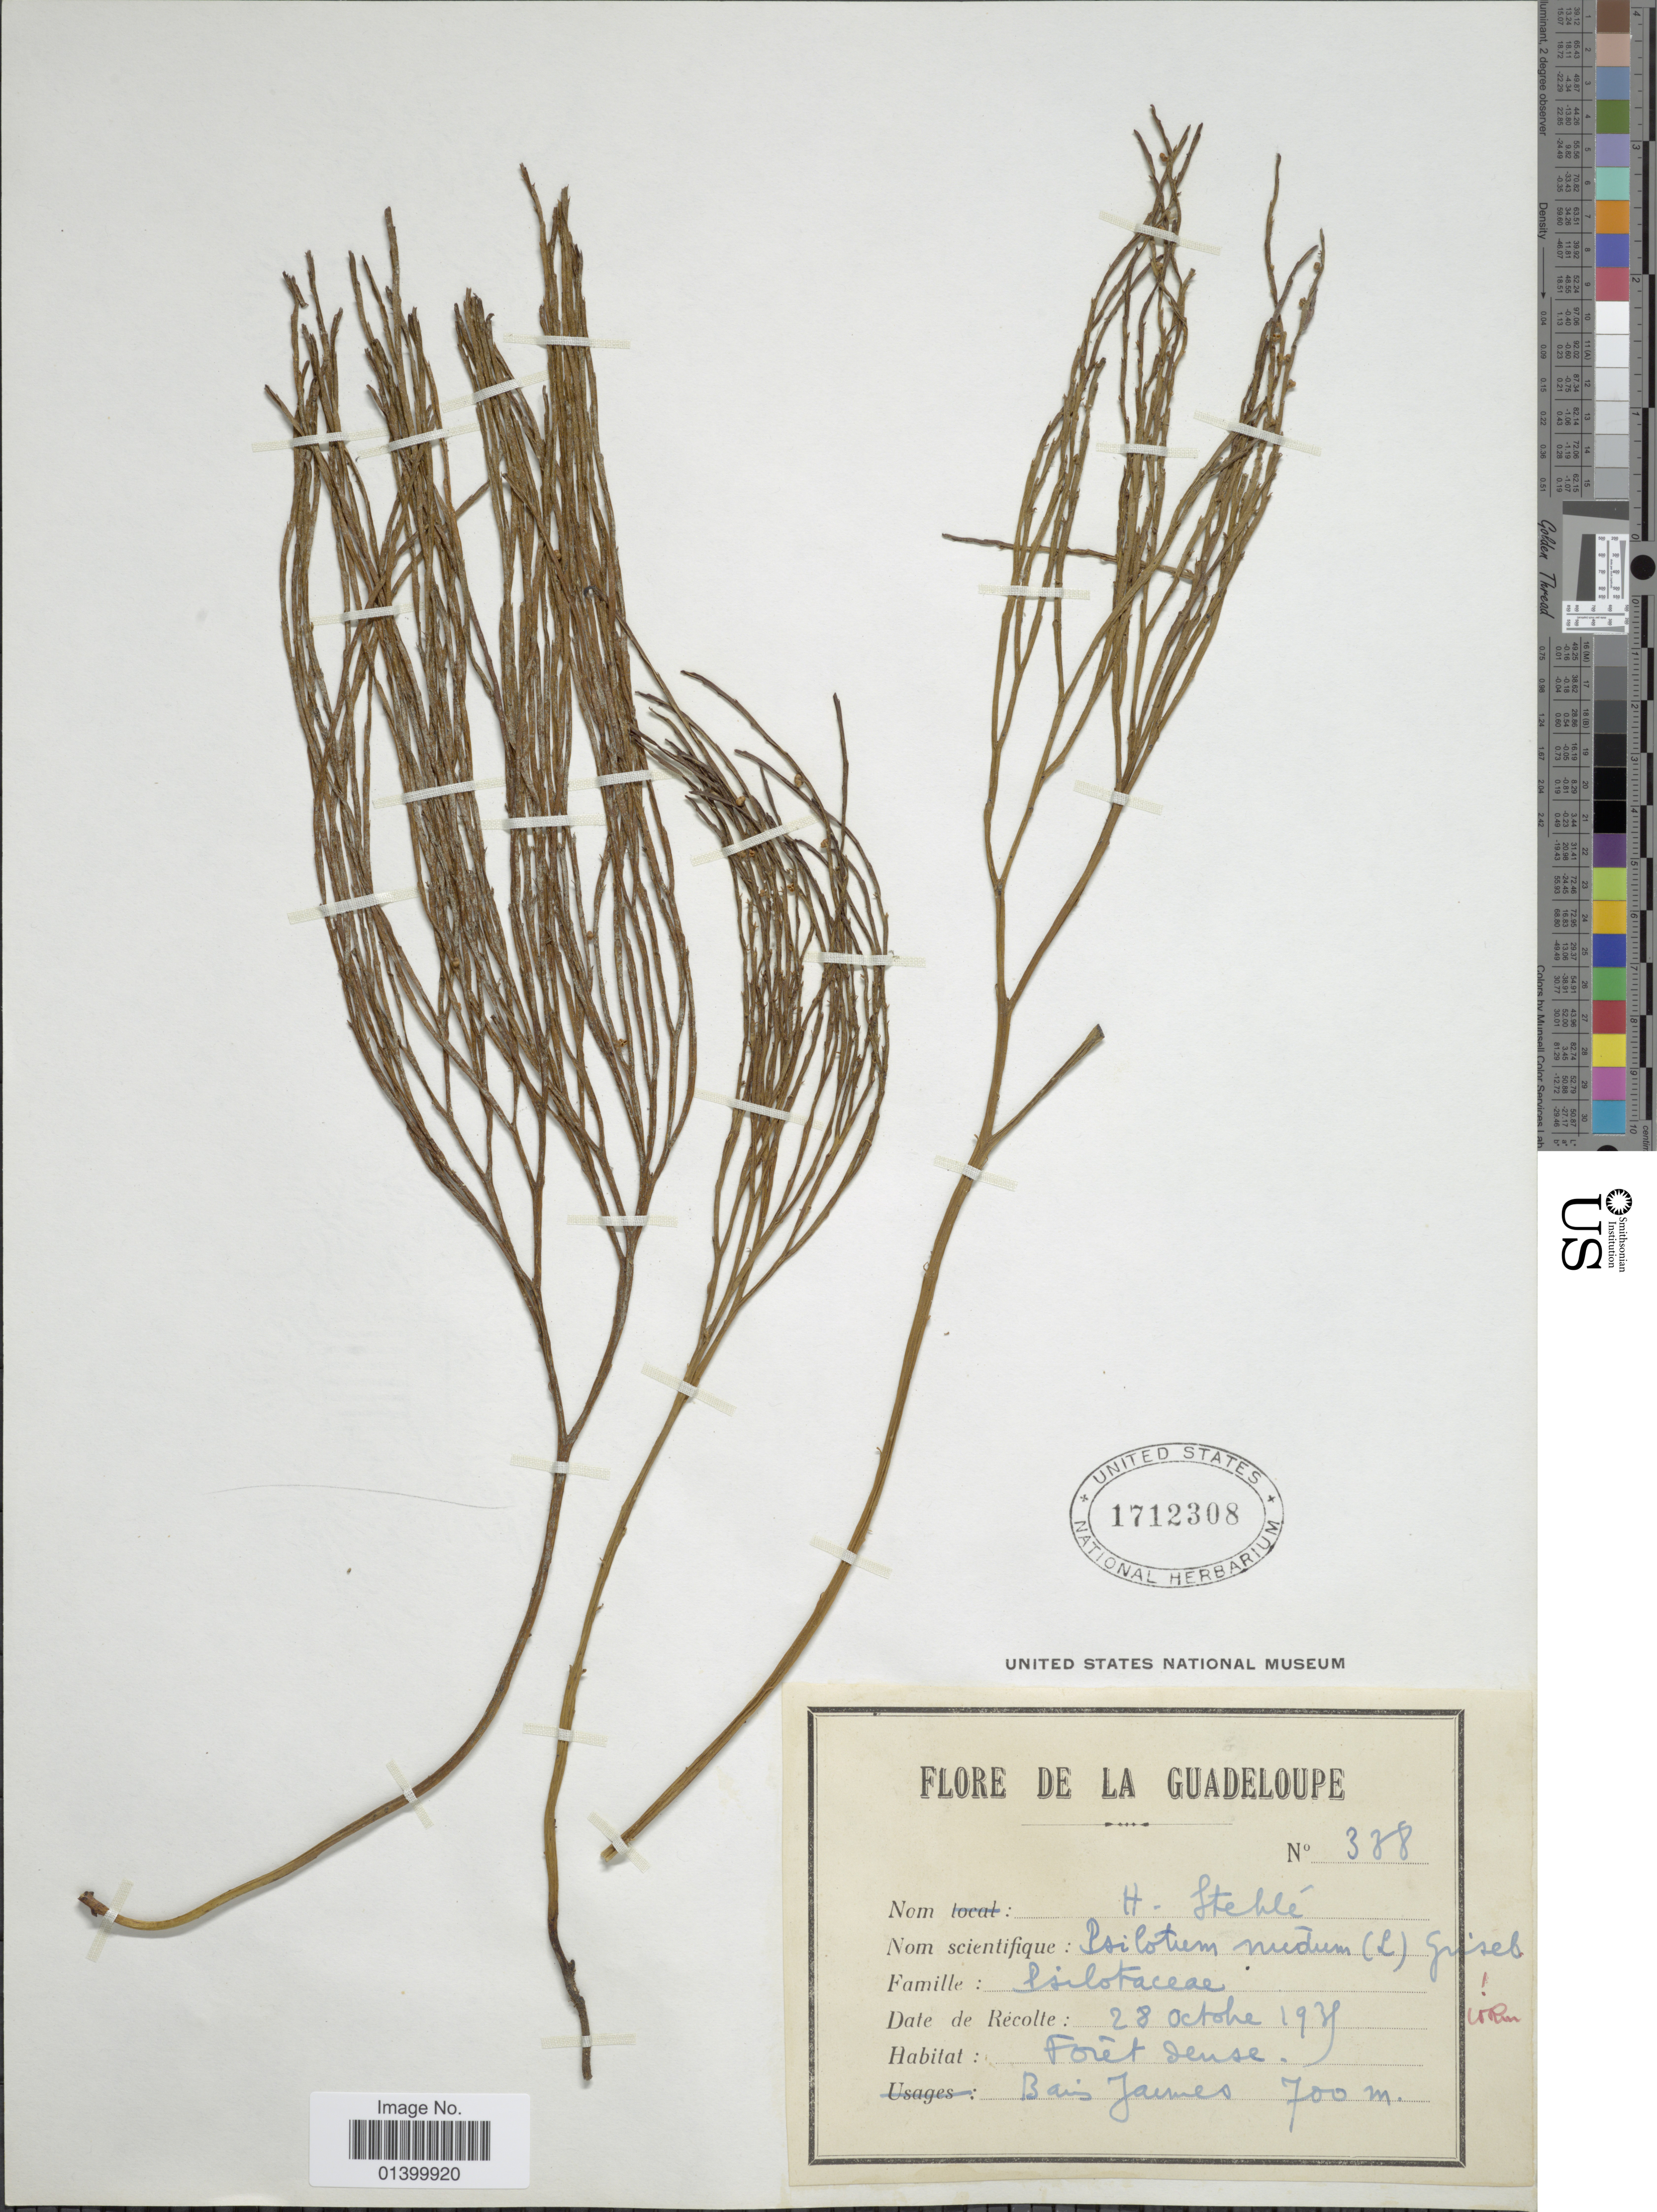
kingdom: Plantae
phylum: Tracheophyta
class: Polypodiopsida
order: Psilotales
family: Psilotaceae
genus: Psilotum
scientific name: Psilotum nudum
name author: (L.) P. Beauv.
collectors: H. Stehlé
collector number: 388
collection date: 1935-10-28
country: Guadeloupe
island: Leeward Is.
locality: Bains Jaunes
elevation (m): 700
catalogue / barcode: US 1712308